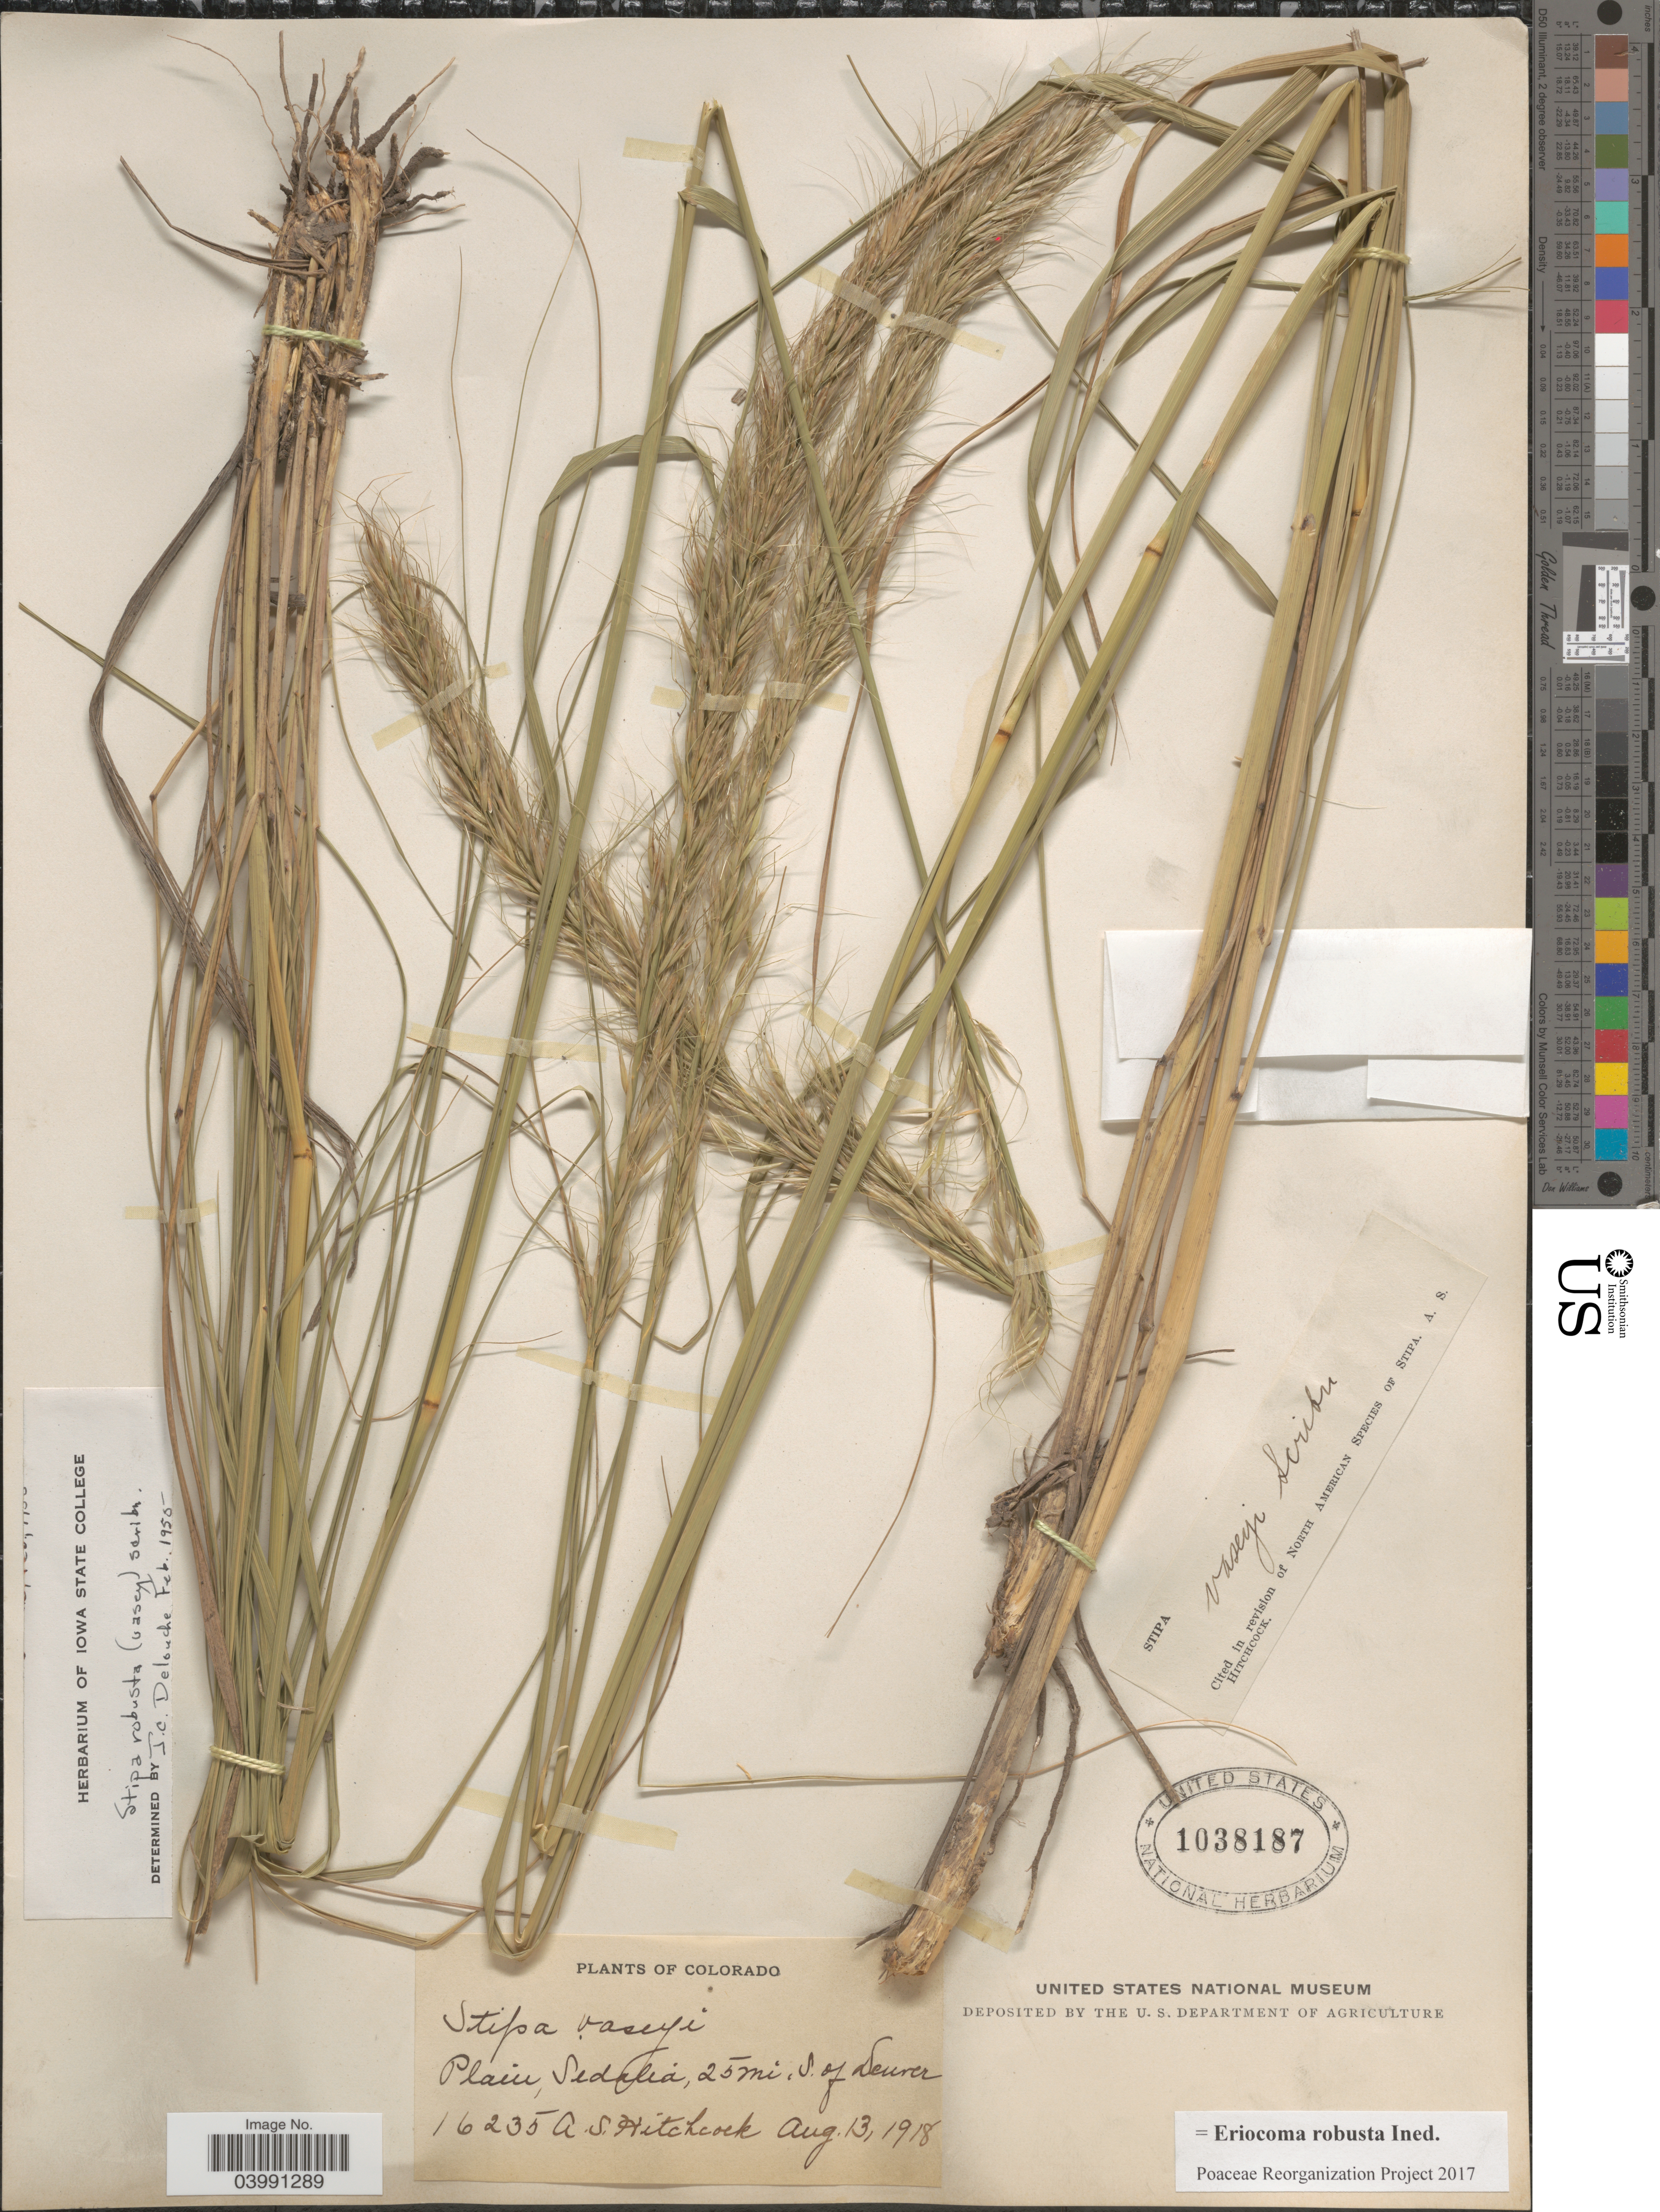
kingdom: Plantae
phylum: Tracheophyta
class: Liliopsida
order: Poales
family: Poaceae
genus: Eriocoma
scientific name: Eriocoma robusta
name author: (Vasey) Romasch.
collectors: A. S. Hitchcock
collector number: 16235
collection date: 1918-08-13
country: United States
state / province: Colorado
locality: Plain, Sedalia, 25 mi. S. of Denver.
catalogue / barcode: US 1038187